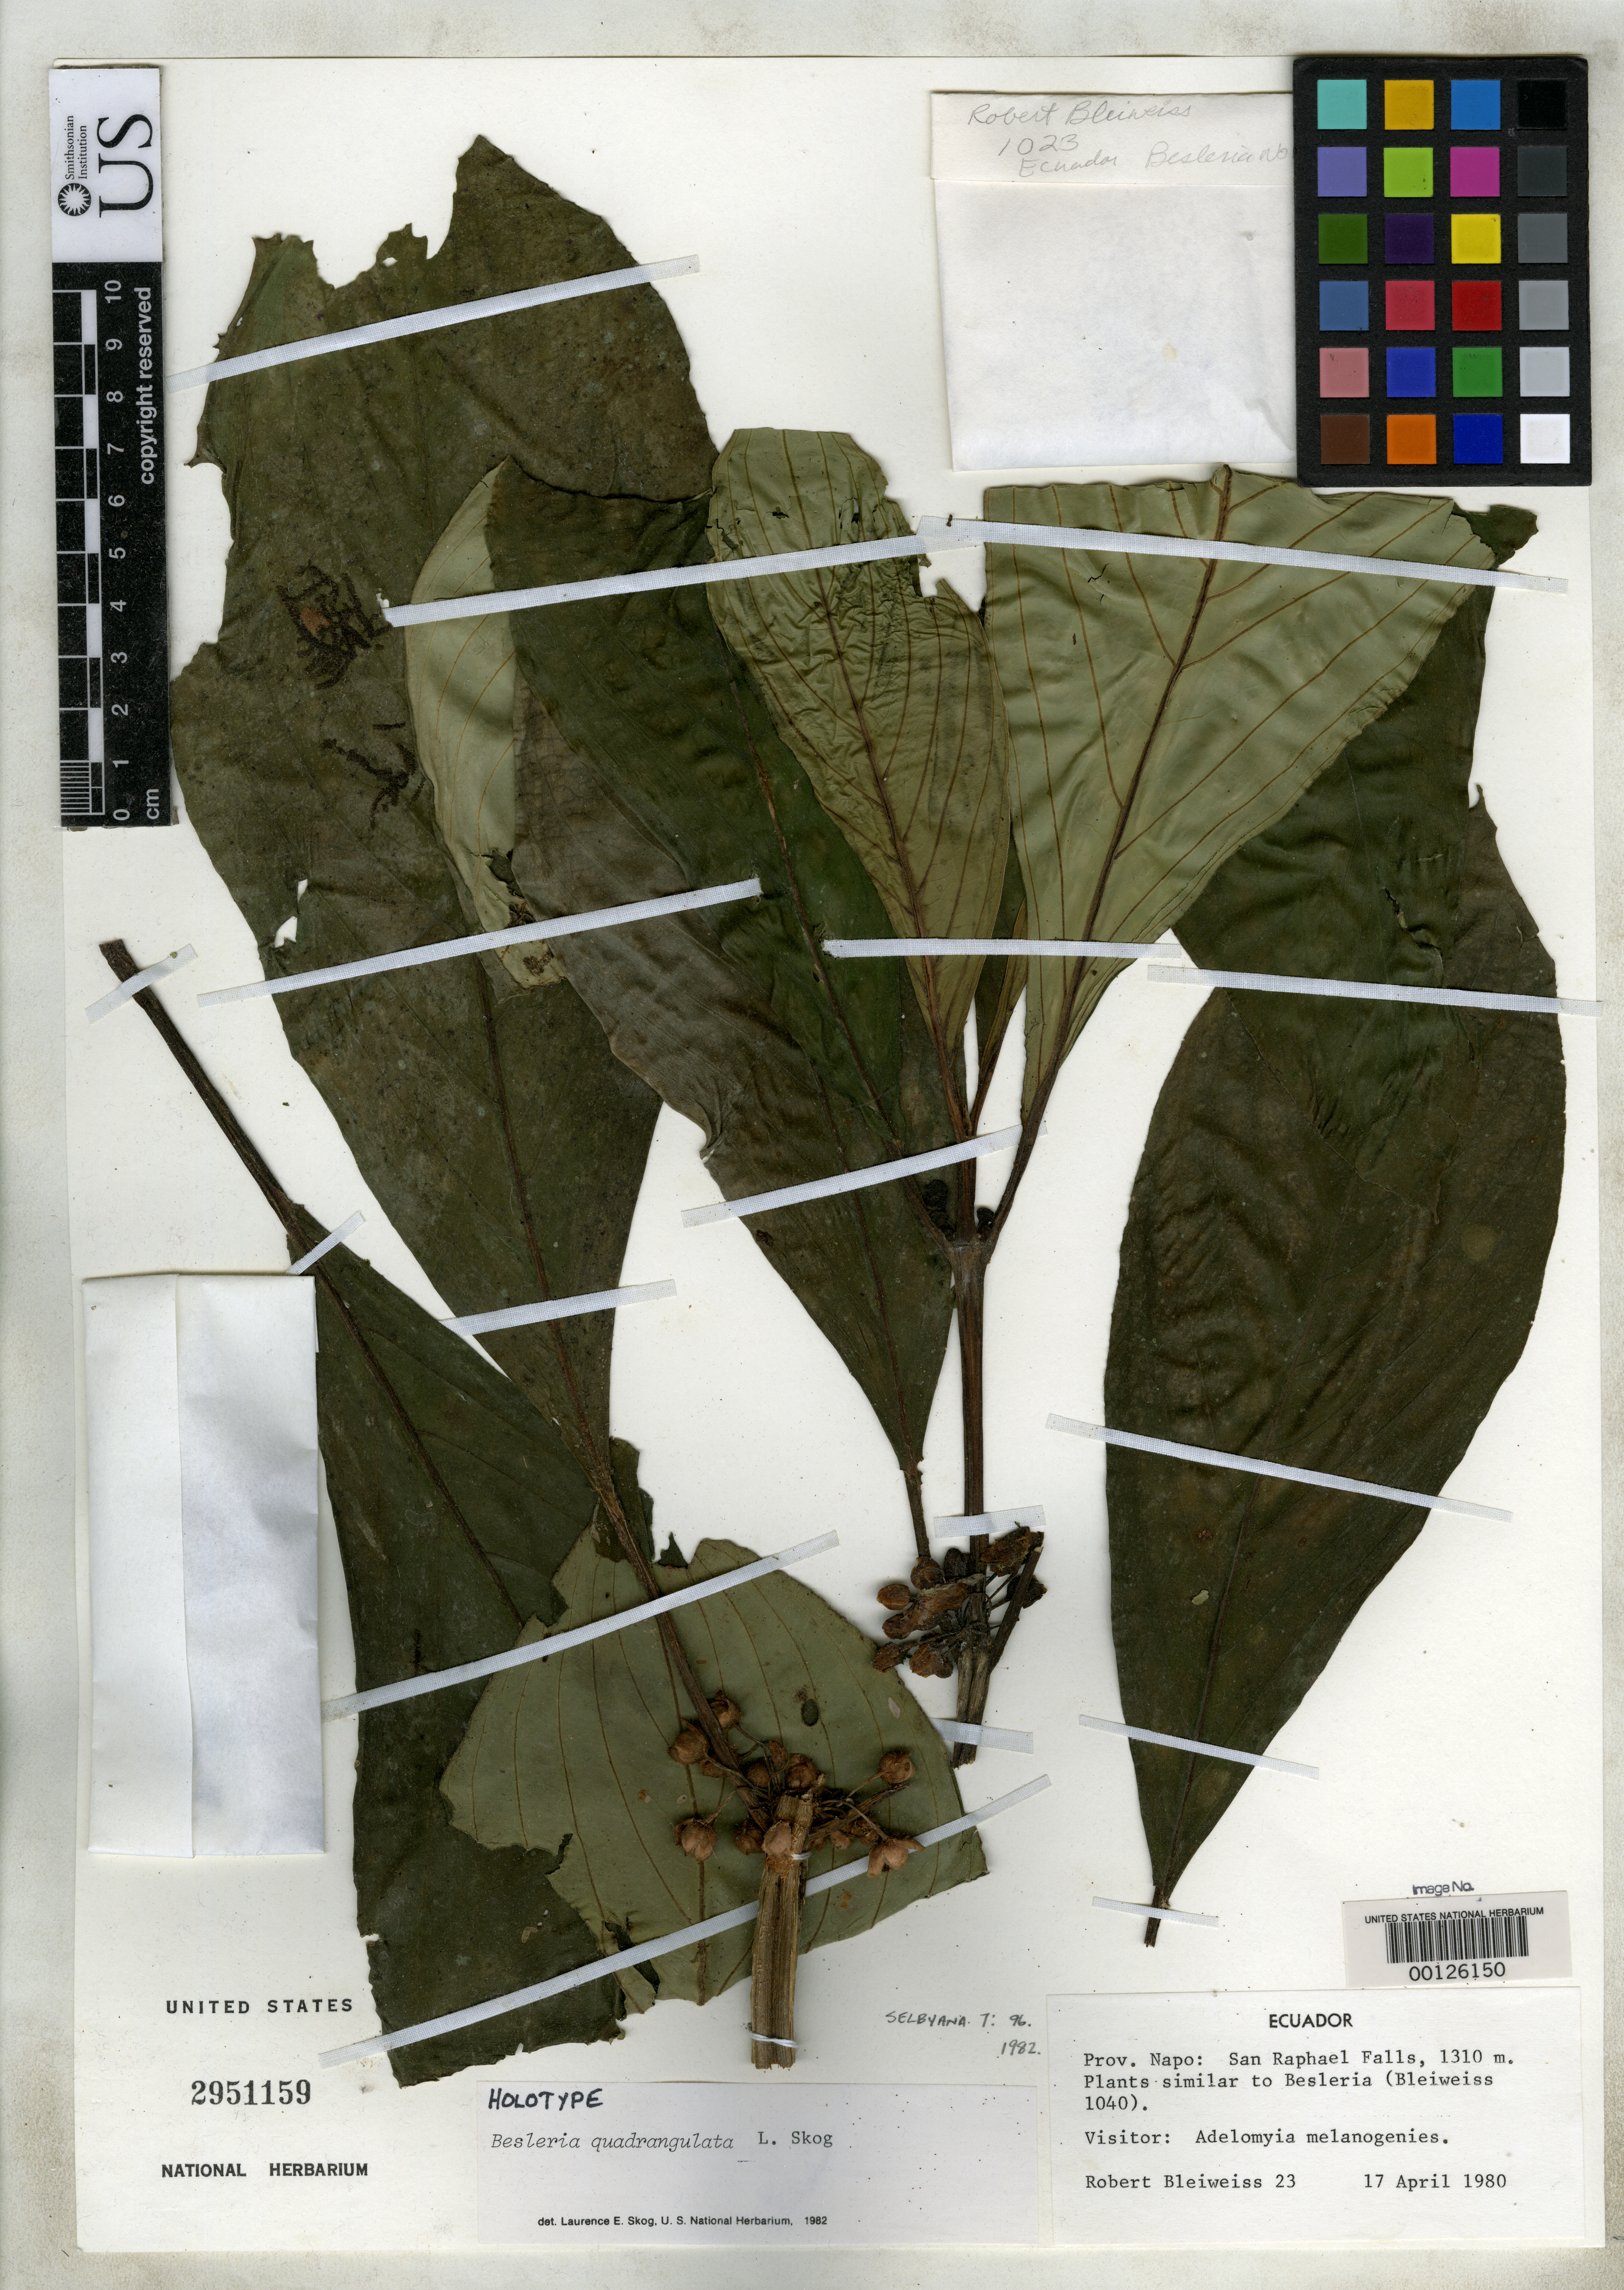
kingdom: Plantae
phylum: Tracheophyta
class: Magnoliopsida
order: Lamiales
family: Gesneriaceae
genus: Besleria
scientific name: Besleria quadrangulata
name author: L.E. Skog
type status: Holotype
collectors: R. Bleiweiss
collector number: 23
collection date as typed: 17 Apr 1980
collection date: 1980-04-17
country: Ecuador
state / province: Napo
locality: San Raphael falls.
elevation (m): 1310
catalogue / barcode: US 2951159